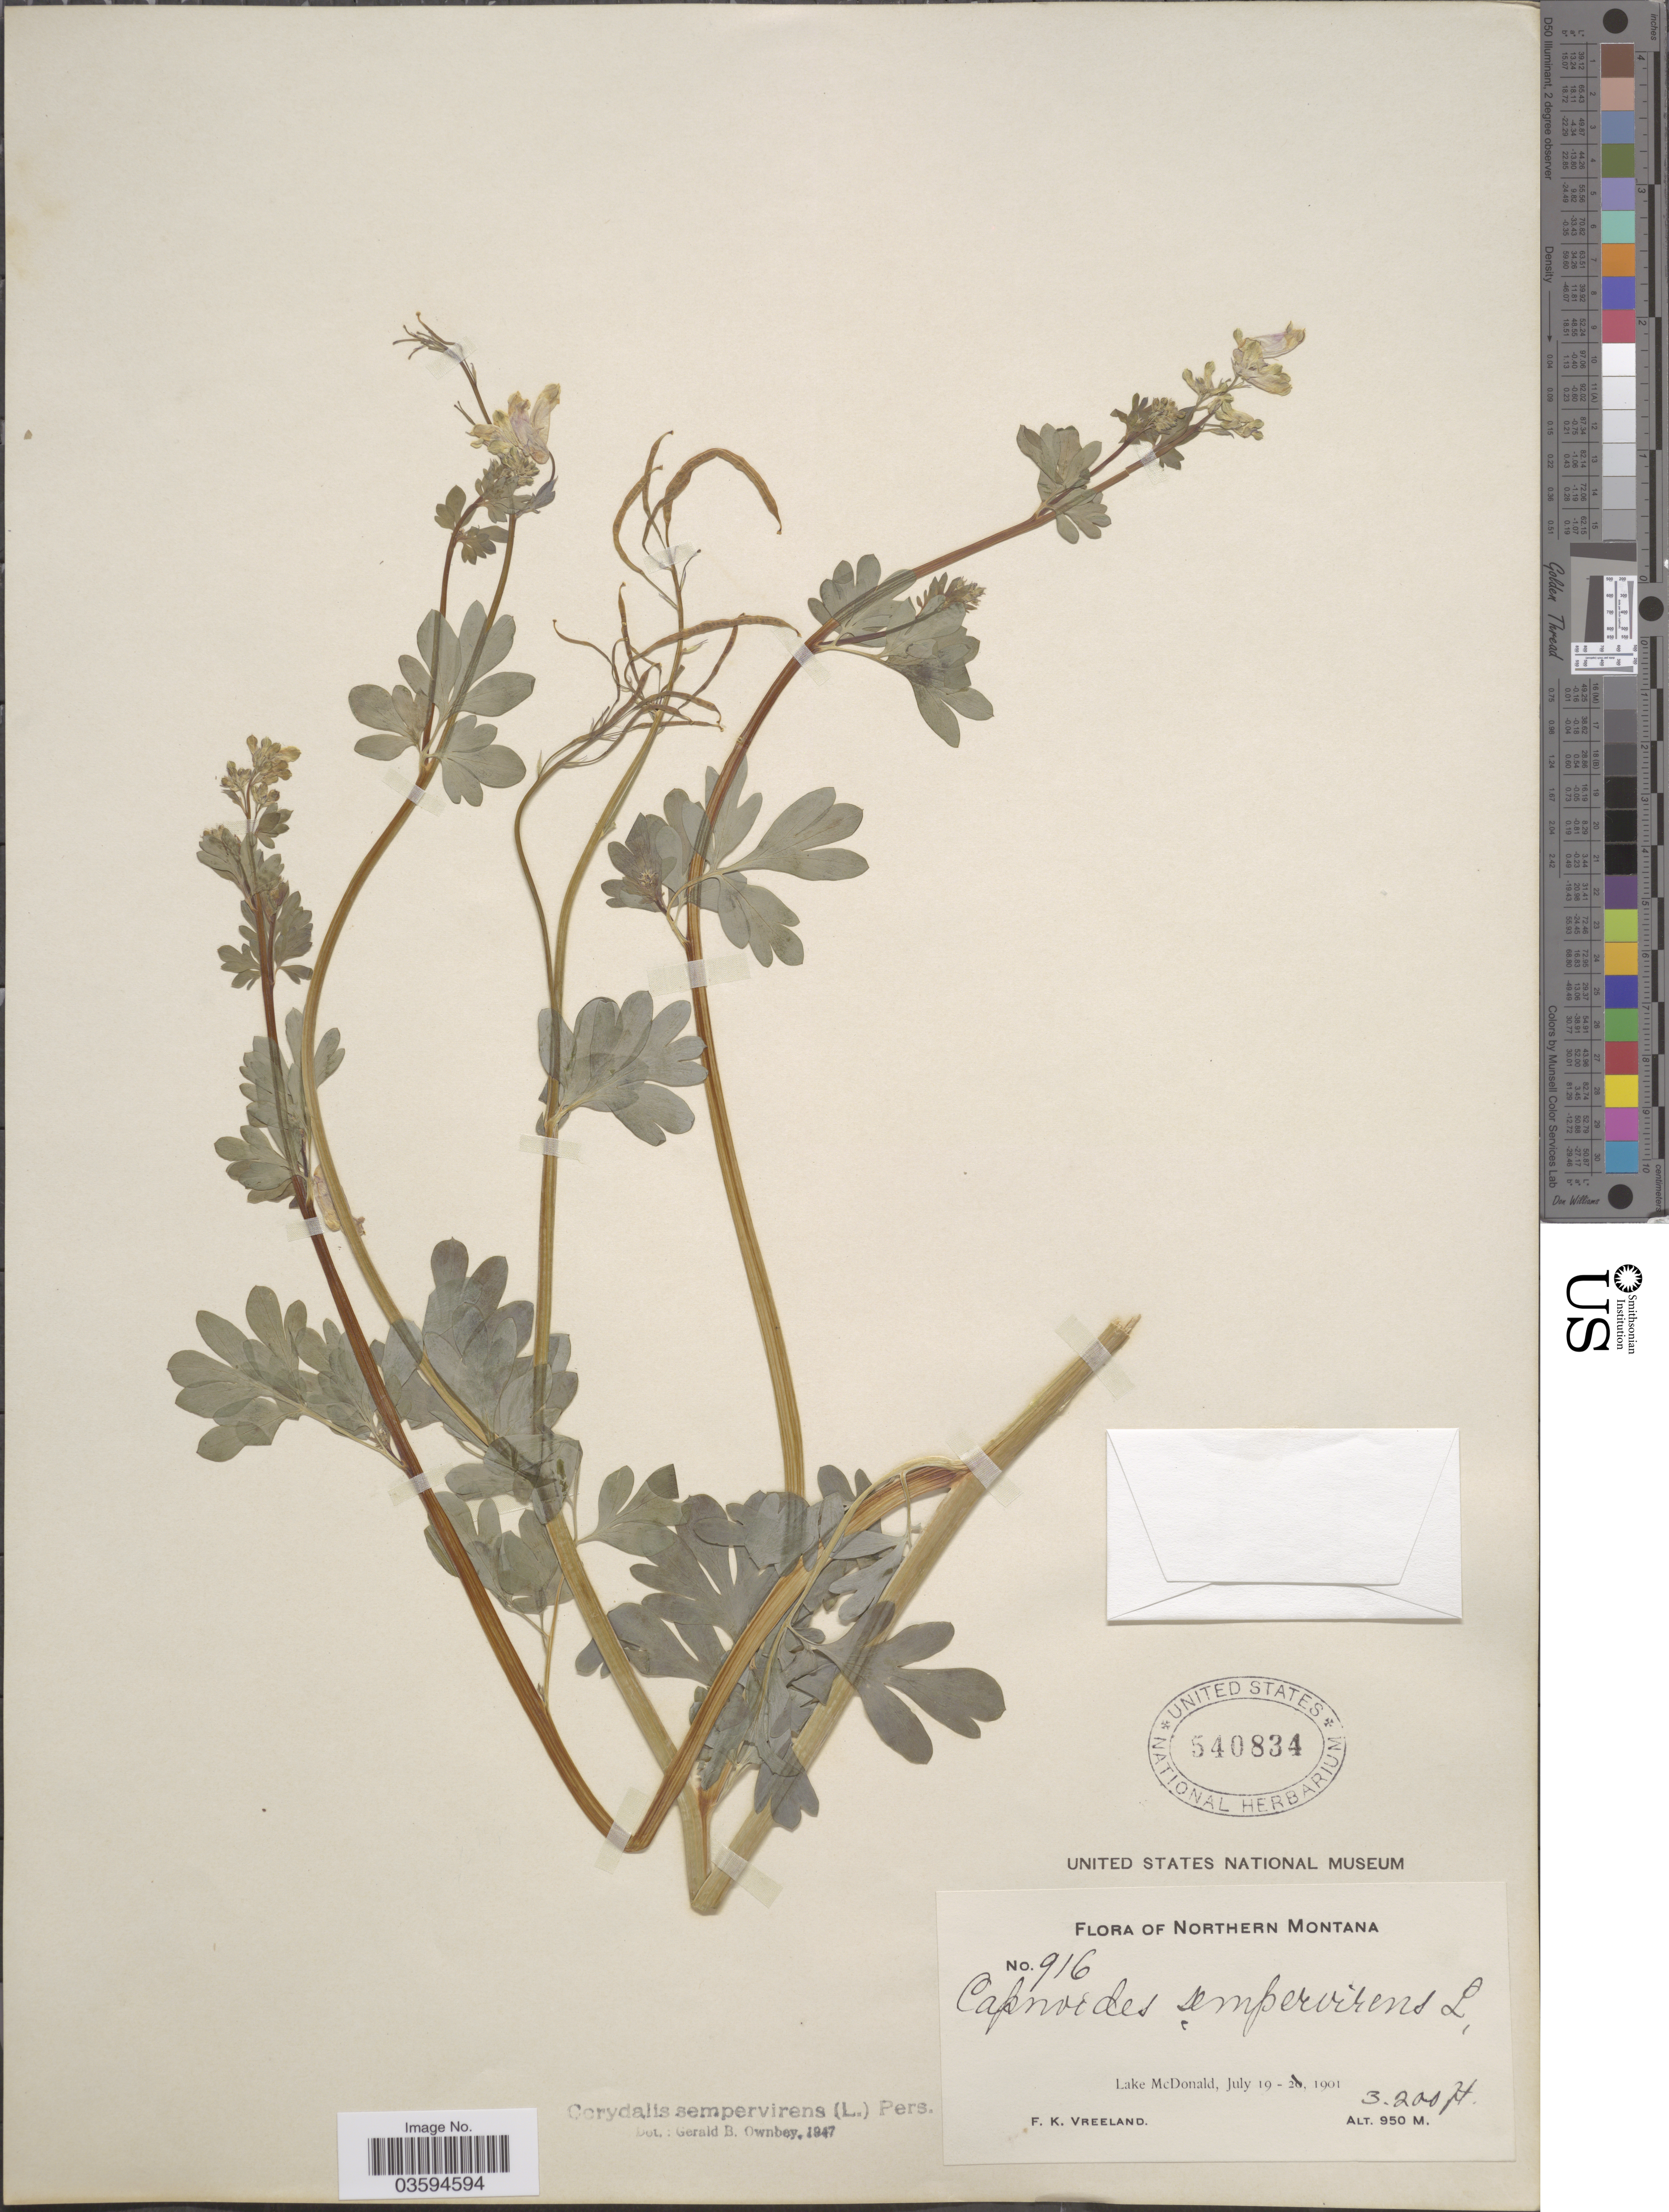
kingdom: Plantae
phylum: Tracheophyta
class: Magnoliopsida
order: Ranunculales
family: Papaveraceae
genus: Capnoides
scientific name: Capnoides sempervirens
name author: (L.) Borkh.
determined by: Strong, M. T., (US), Smithsonian Institution - National Museum of Natural History (UNITED STATES)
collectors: F. Vreeland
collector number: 916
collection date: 1901-07-19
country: United States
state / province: Montana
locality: Northern Montana. Lake McDonald.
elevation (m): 950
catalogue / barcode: US 540834